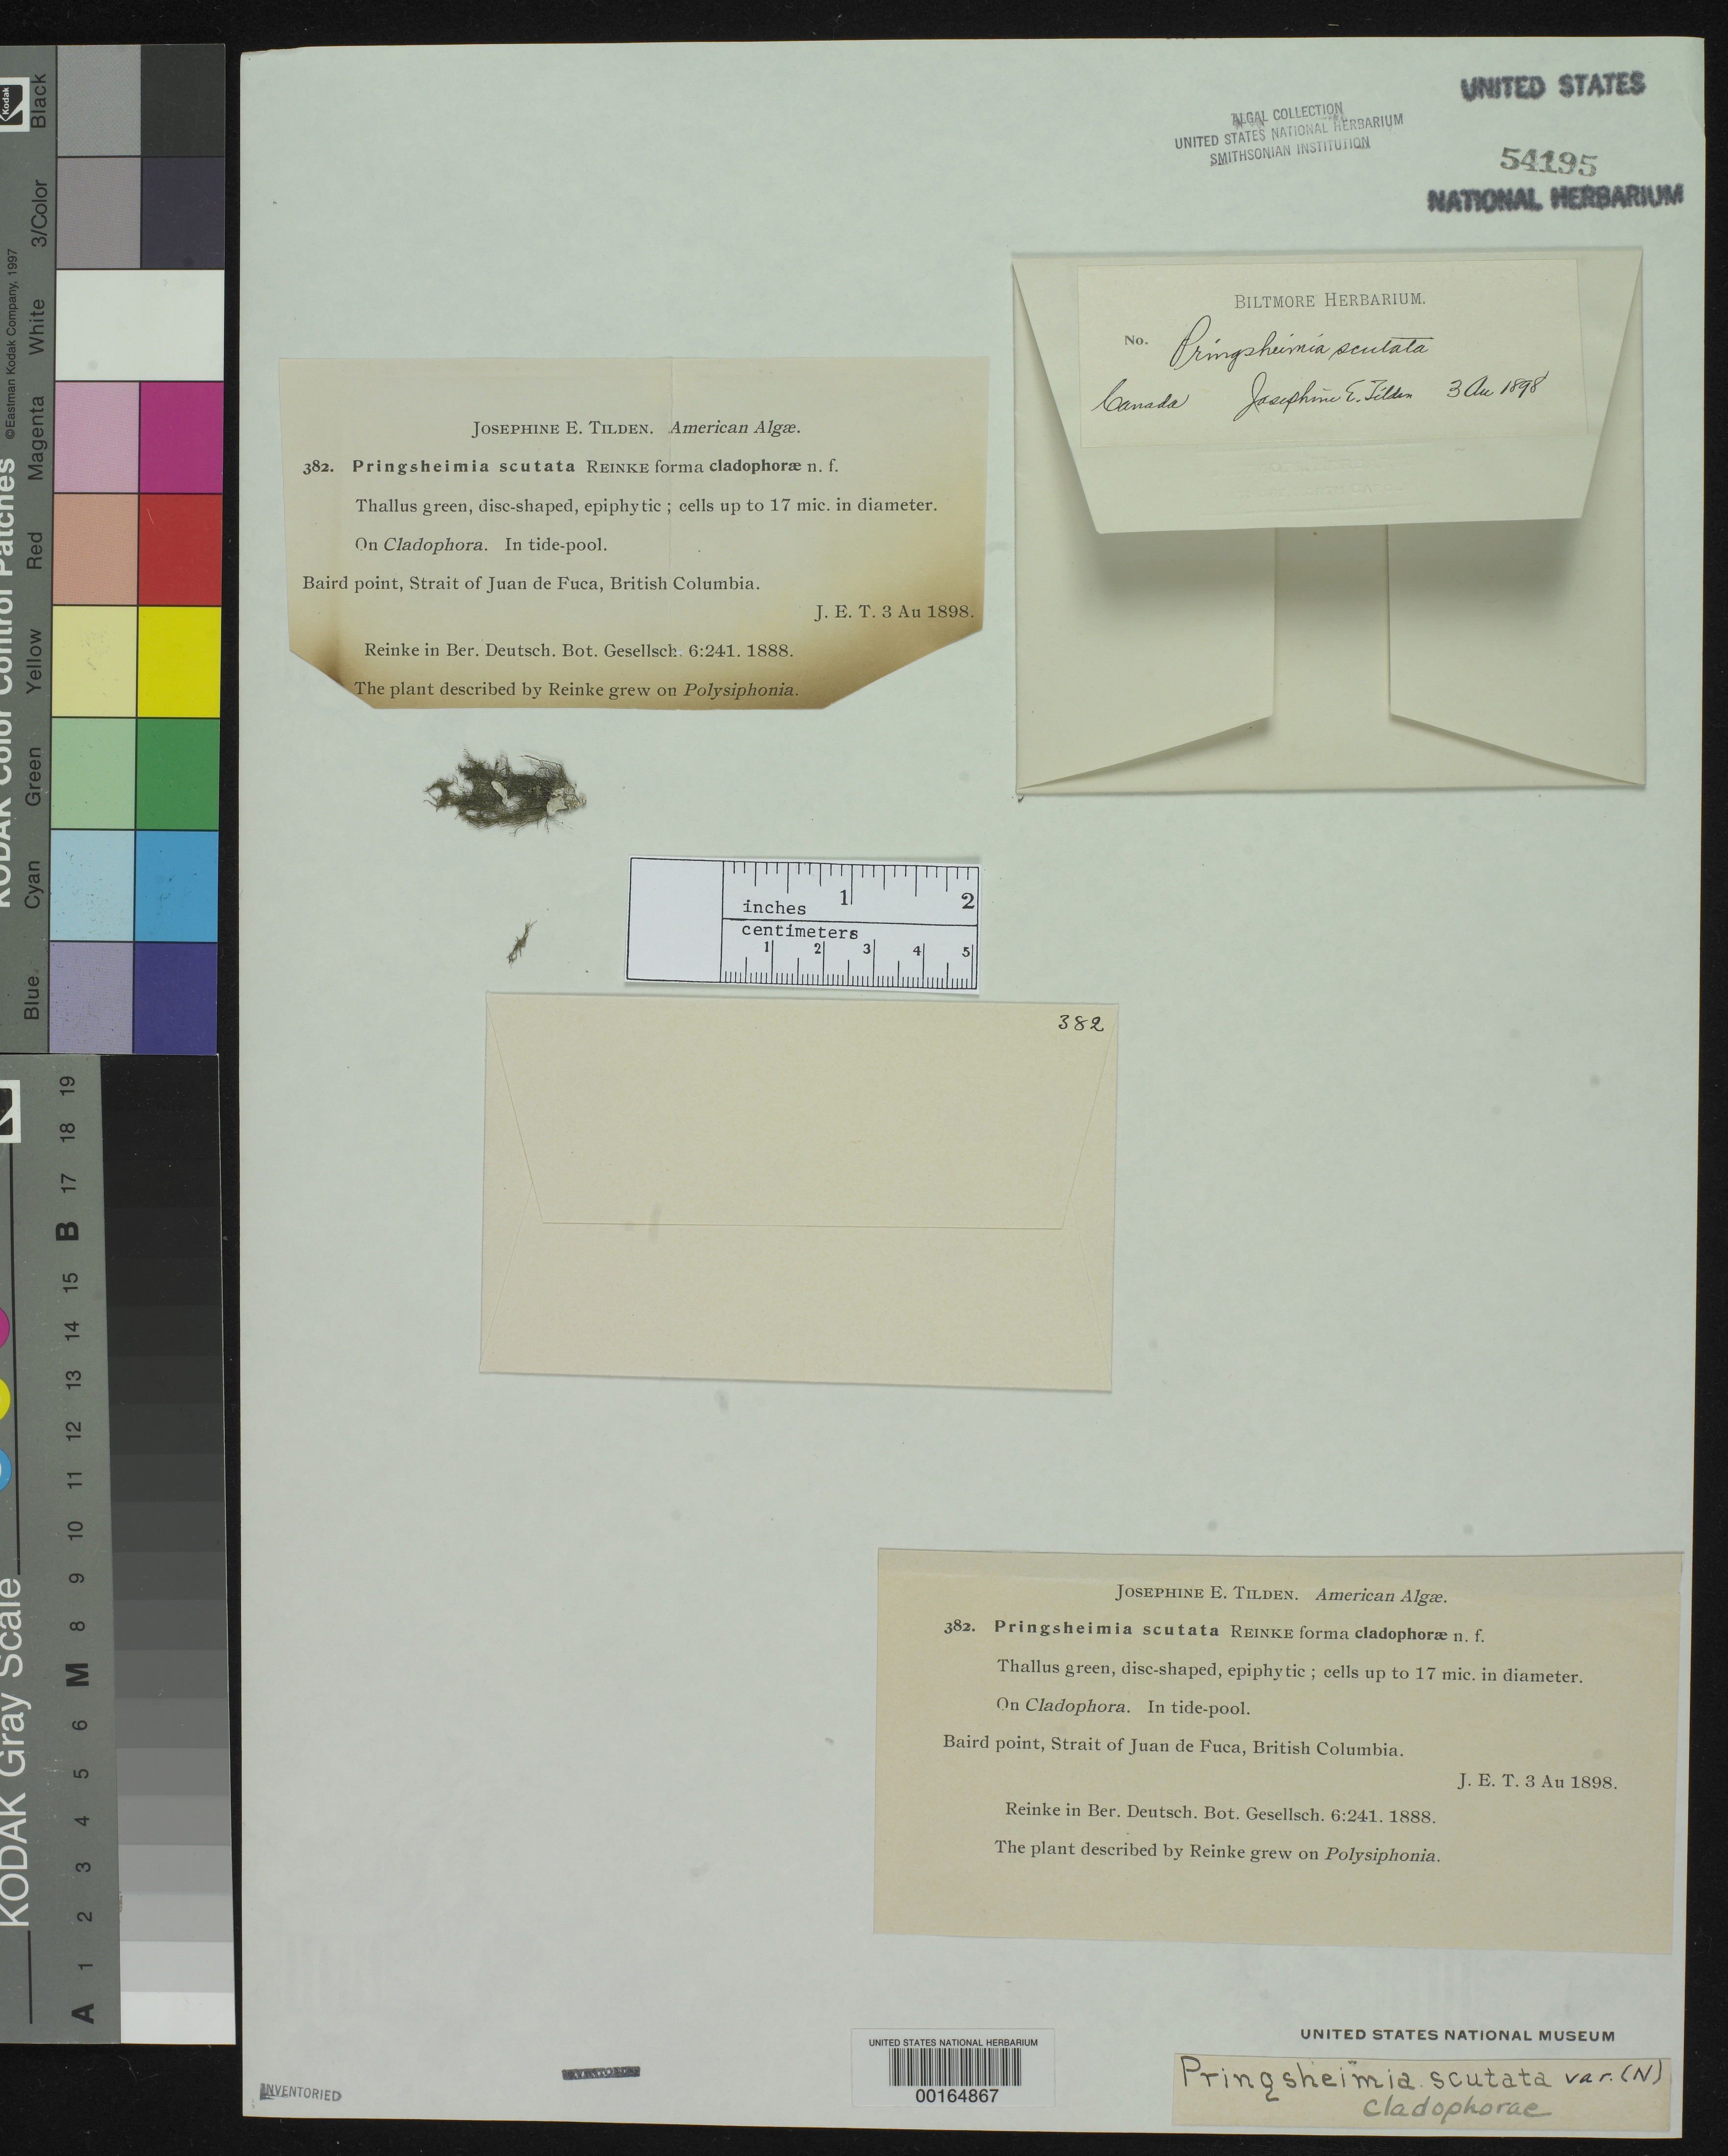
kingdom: Plantae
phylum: Chlorophyta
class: Chlorophyceae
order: Chaetophorales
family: Chaetophoraceae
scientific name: Pringsheimia scutata f. cladophorae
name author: J. E. Tilden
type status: Isotype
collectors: J. E. Tilden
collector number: JET 382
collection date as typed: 03 Aug 1898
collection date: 1898-08-03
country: Canada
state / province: British Columbia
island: Vancouver Island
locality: Baird Point, Juan de Fuca Strait.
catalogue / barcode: US 54195